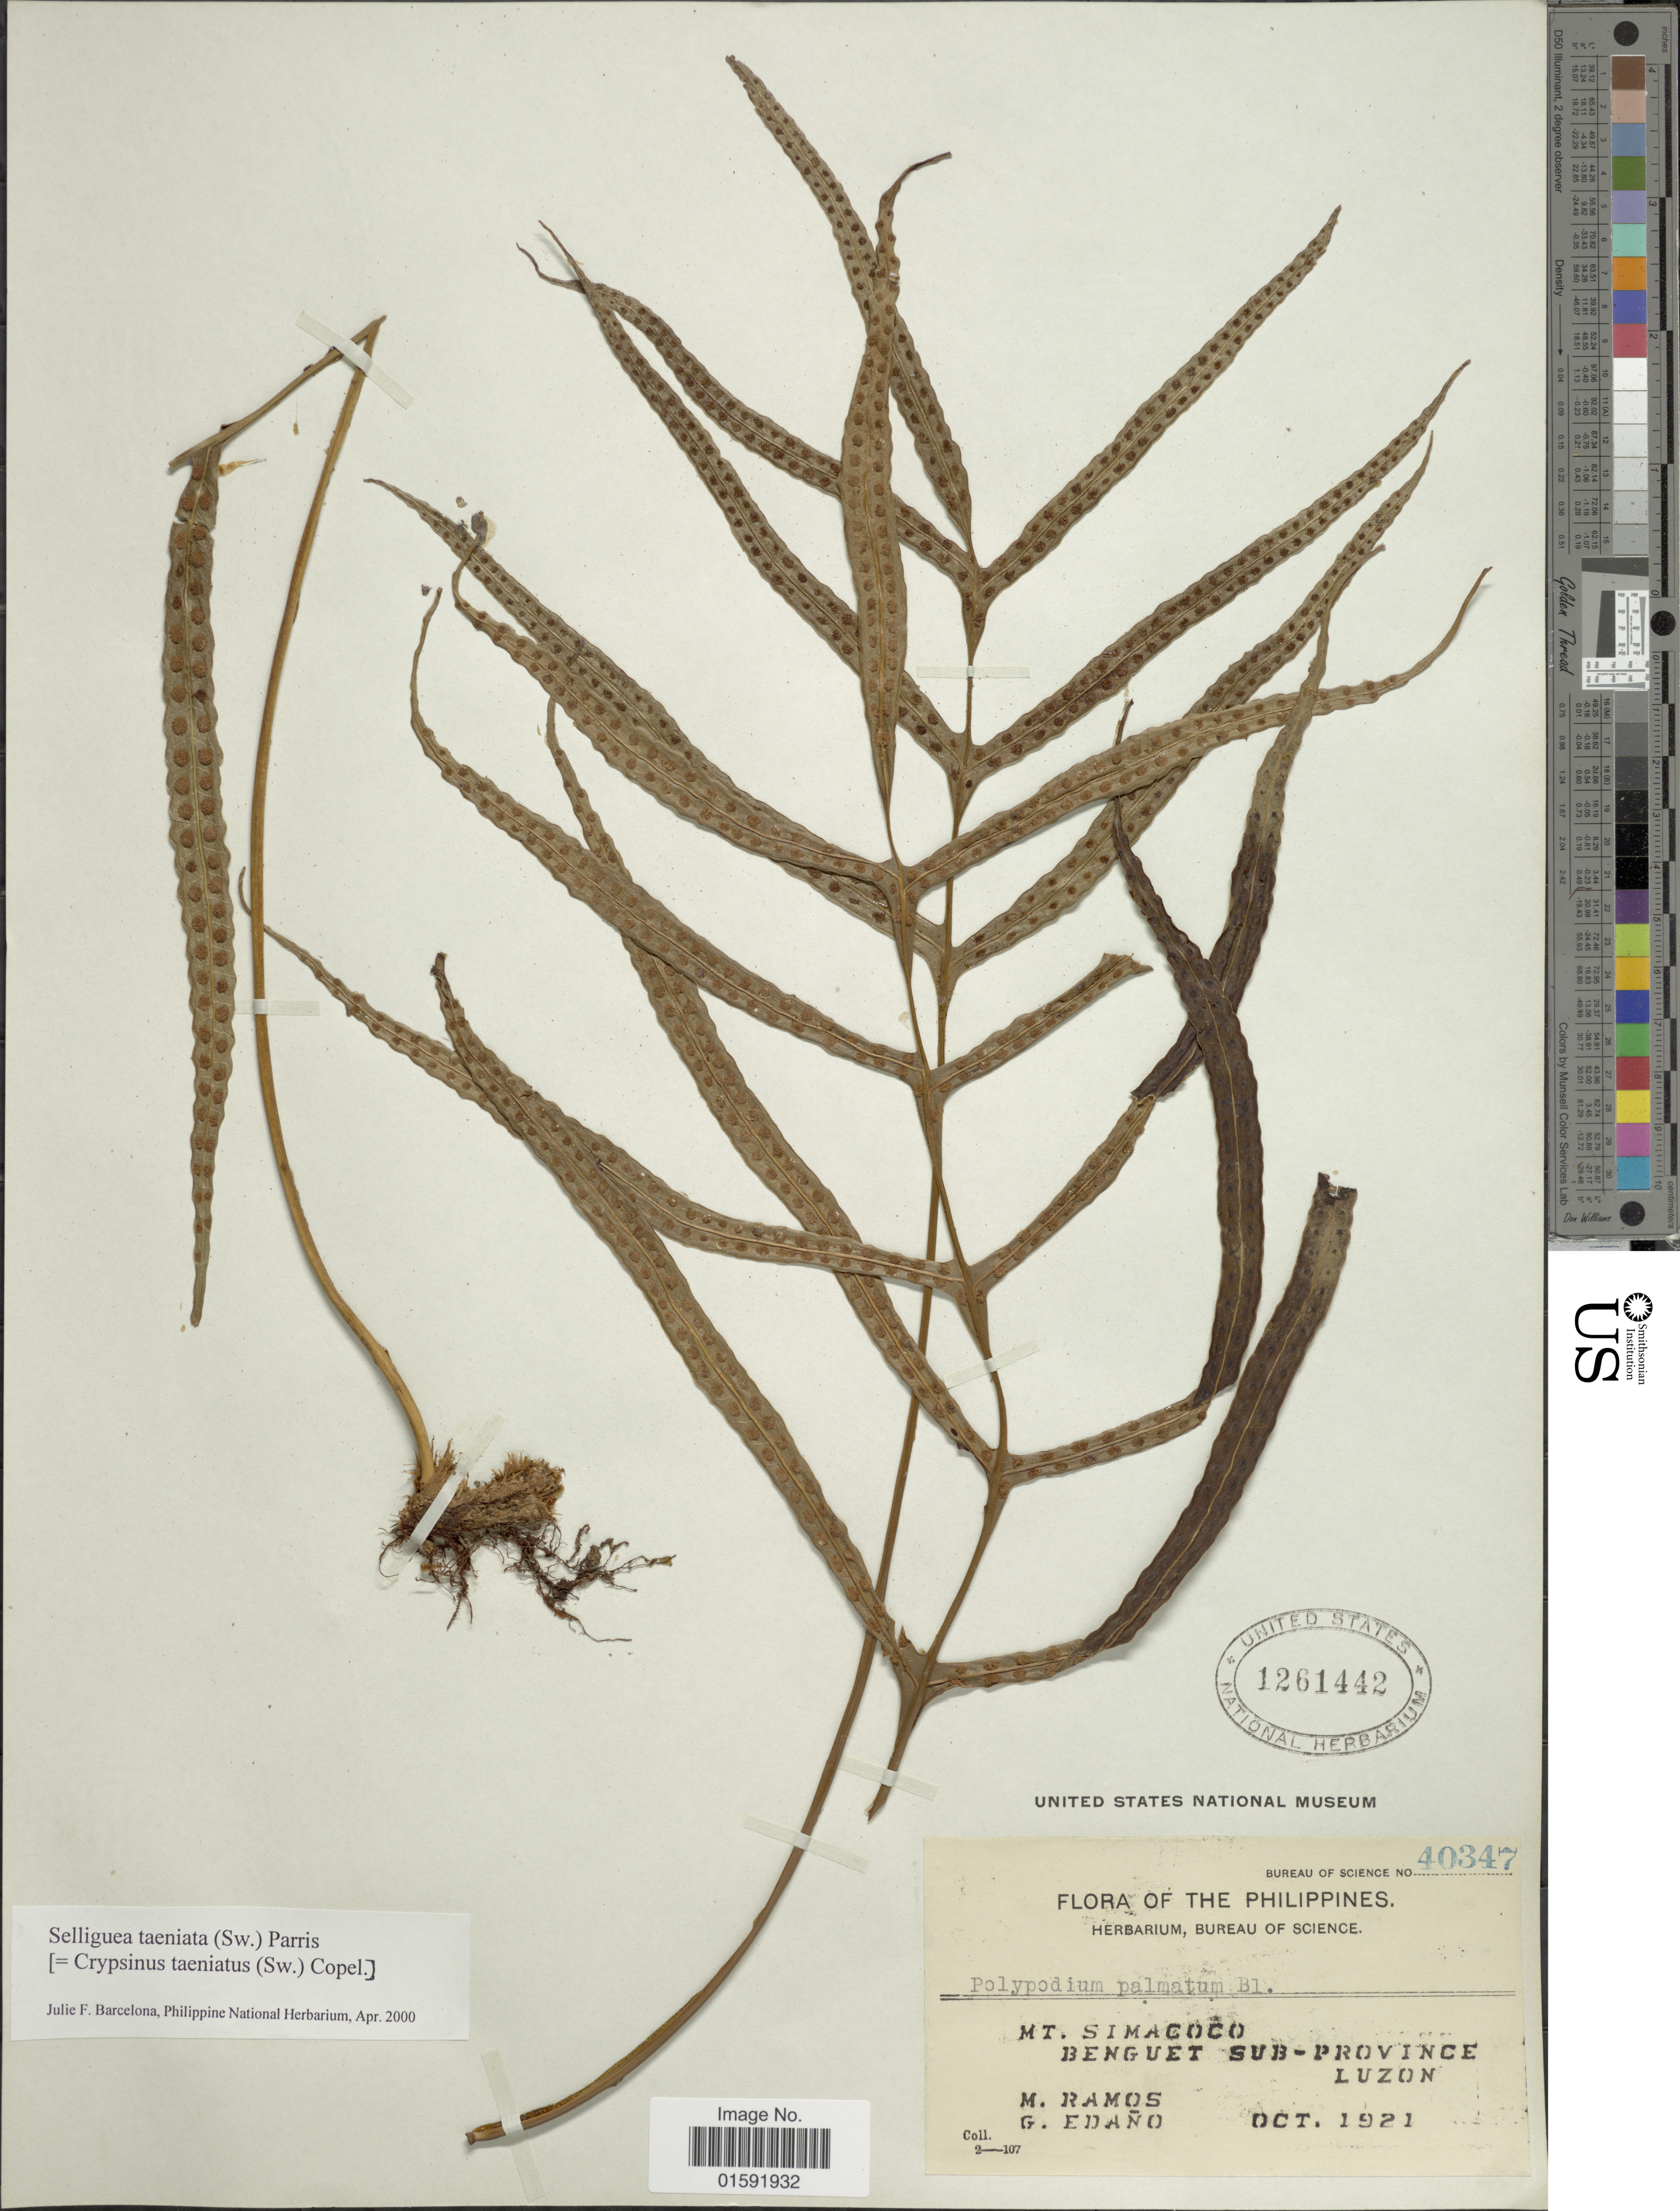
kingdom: Plantae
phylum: Tracheophyta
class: Polypodiopsida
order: Polypodiales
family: Polypodiaceae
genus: Selliguea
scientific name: Selliguea taeniata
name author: Parris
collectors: M. Ramos & G. Edaño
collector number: Bureau of Science 40347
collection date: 1921-10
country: Philippines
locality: Mt. Simacoco, Benguet Sub-Province, Luzon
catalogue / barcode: US 1261442